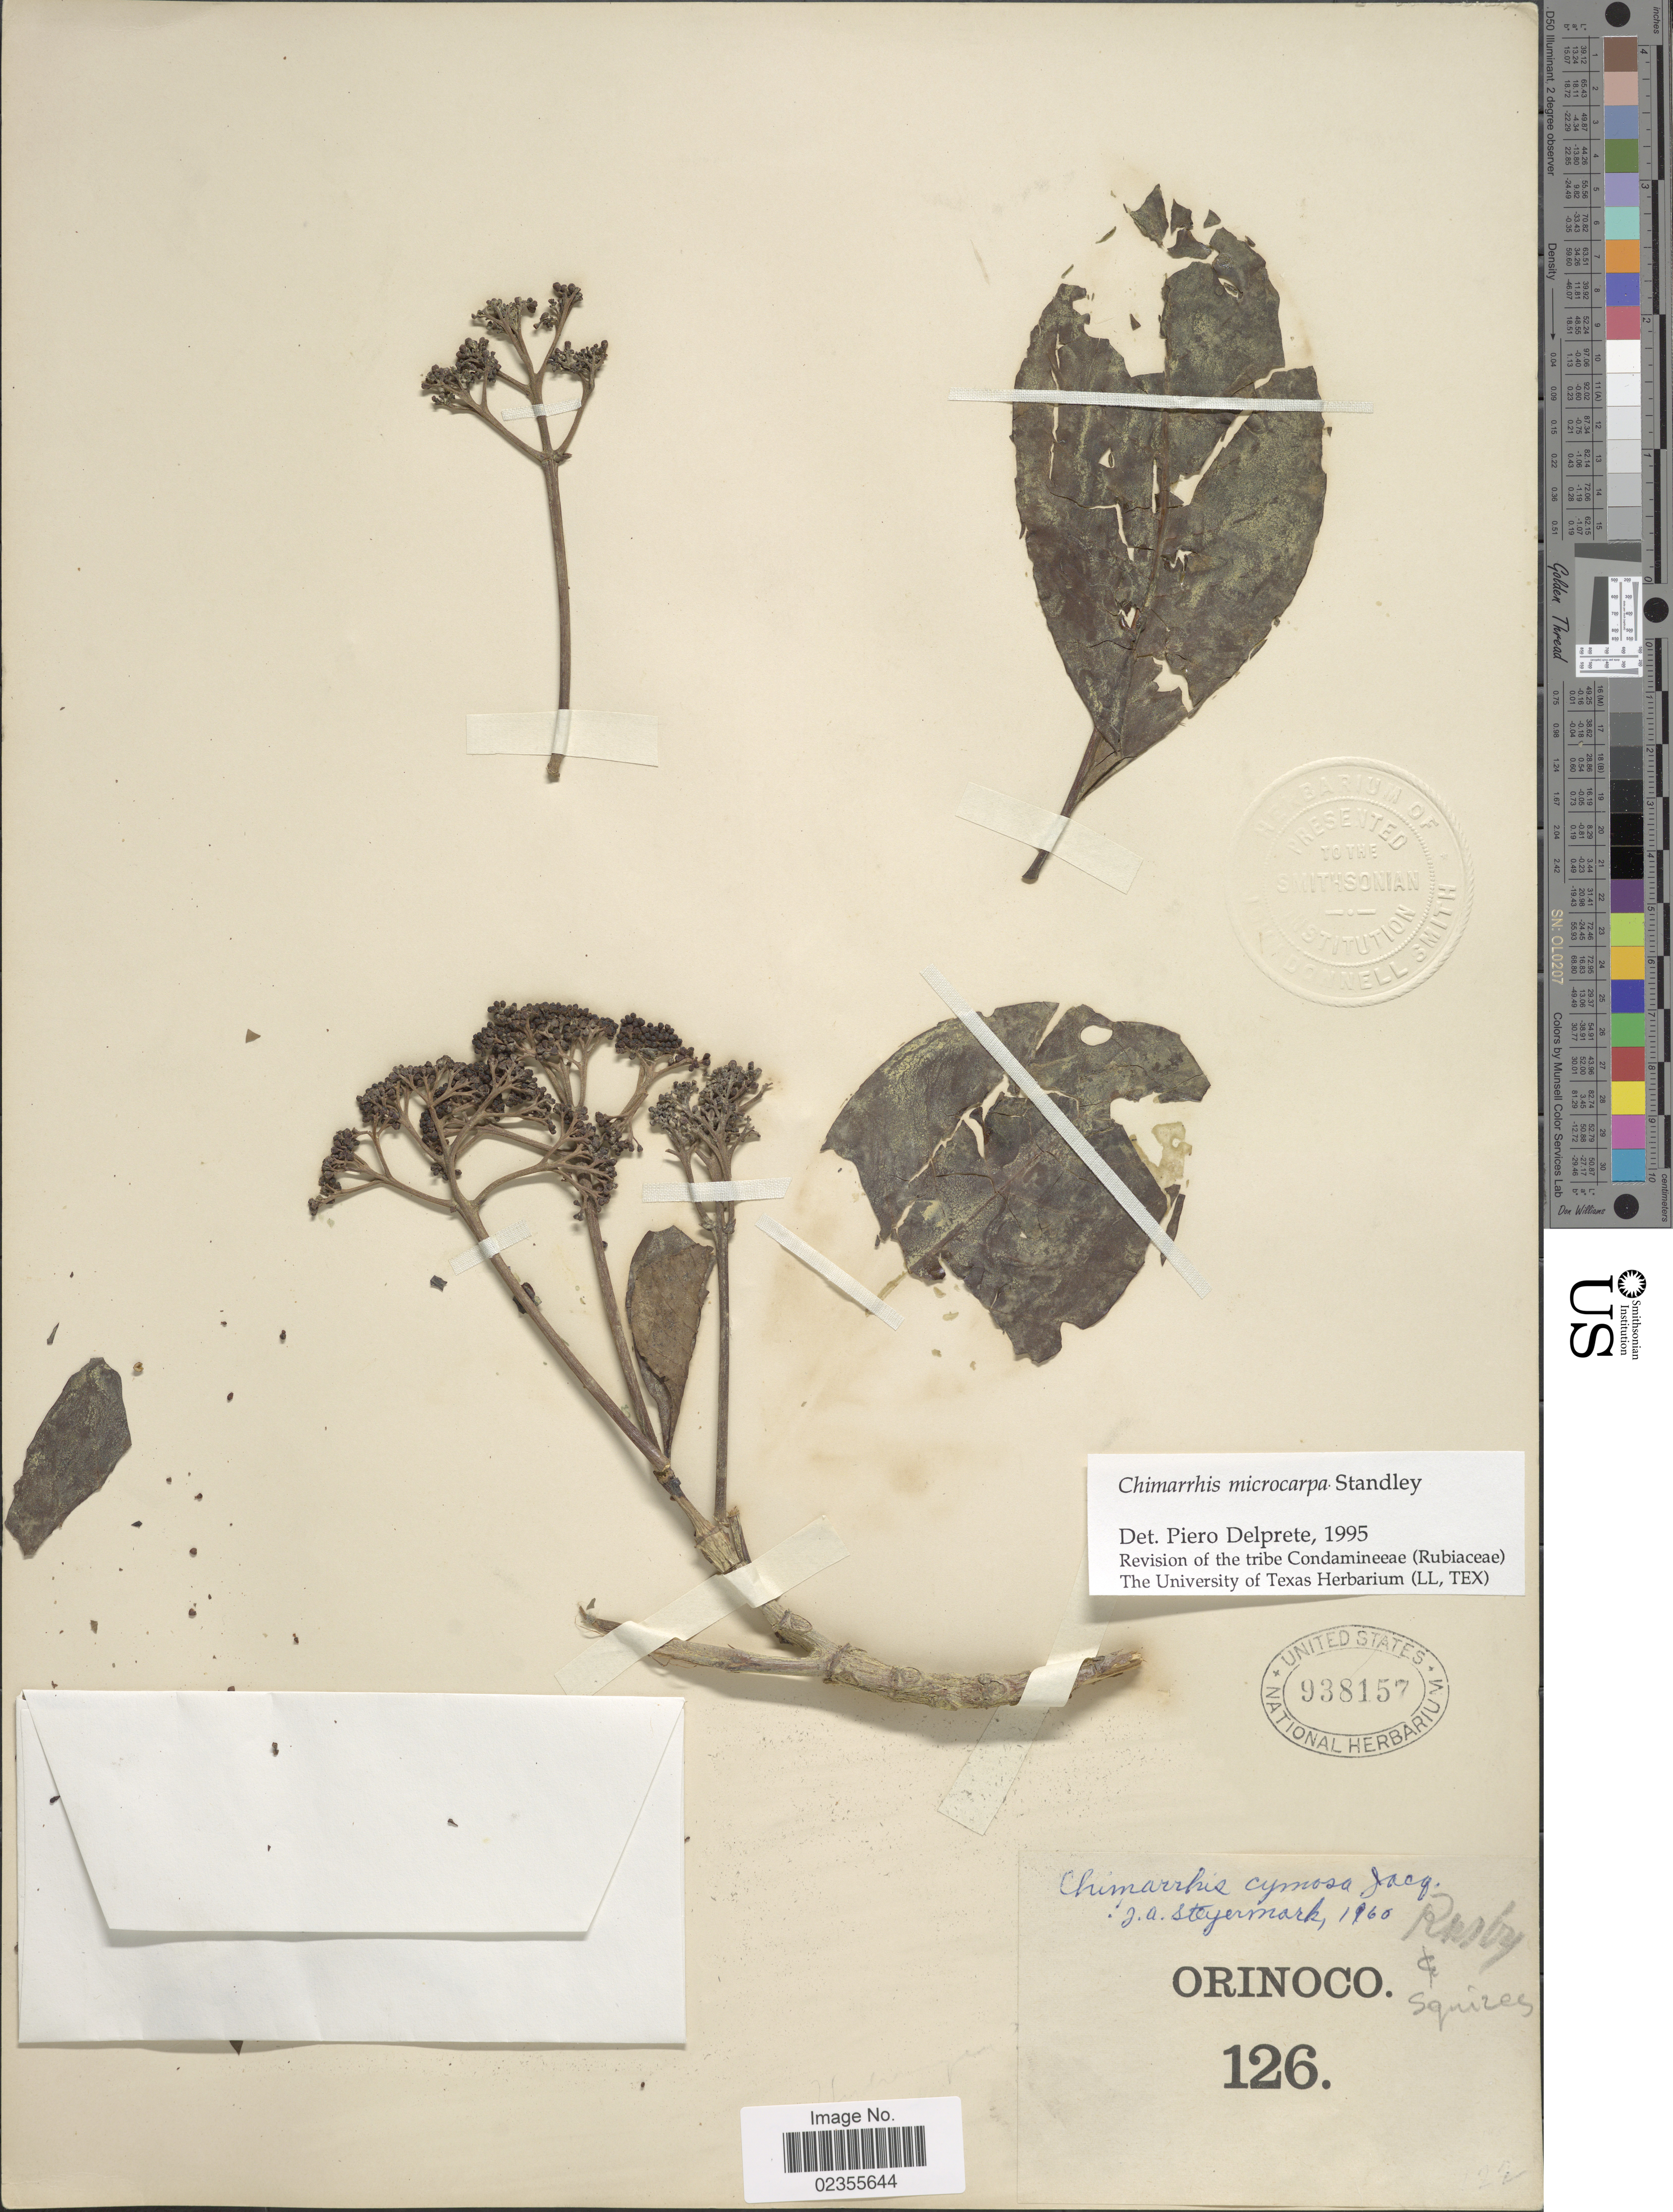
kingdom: Plantae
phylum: Tracheophyta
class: Magnoliopsida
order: Gentianales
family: Rubiaceae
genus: Chimarrhis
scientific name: Chimarrhis microcarpa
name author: Standl.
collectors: H. H. Rusby & R. Squires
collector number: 126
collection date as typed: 1896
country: Venezuela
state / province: Delta Amacuro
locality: Lower Orinoco